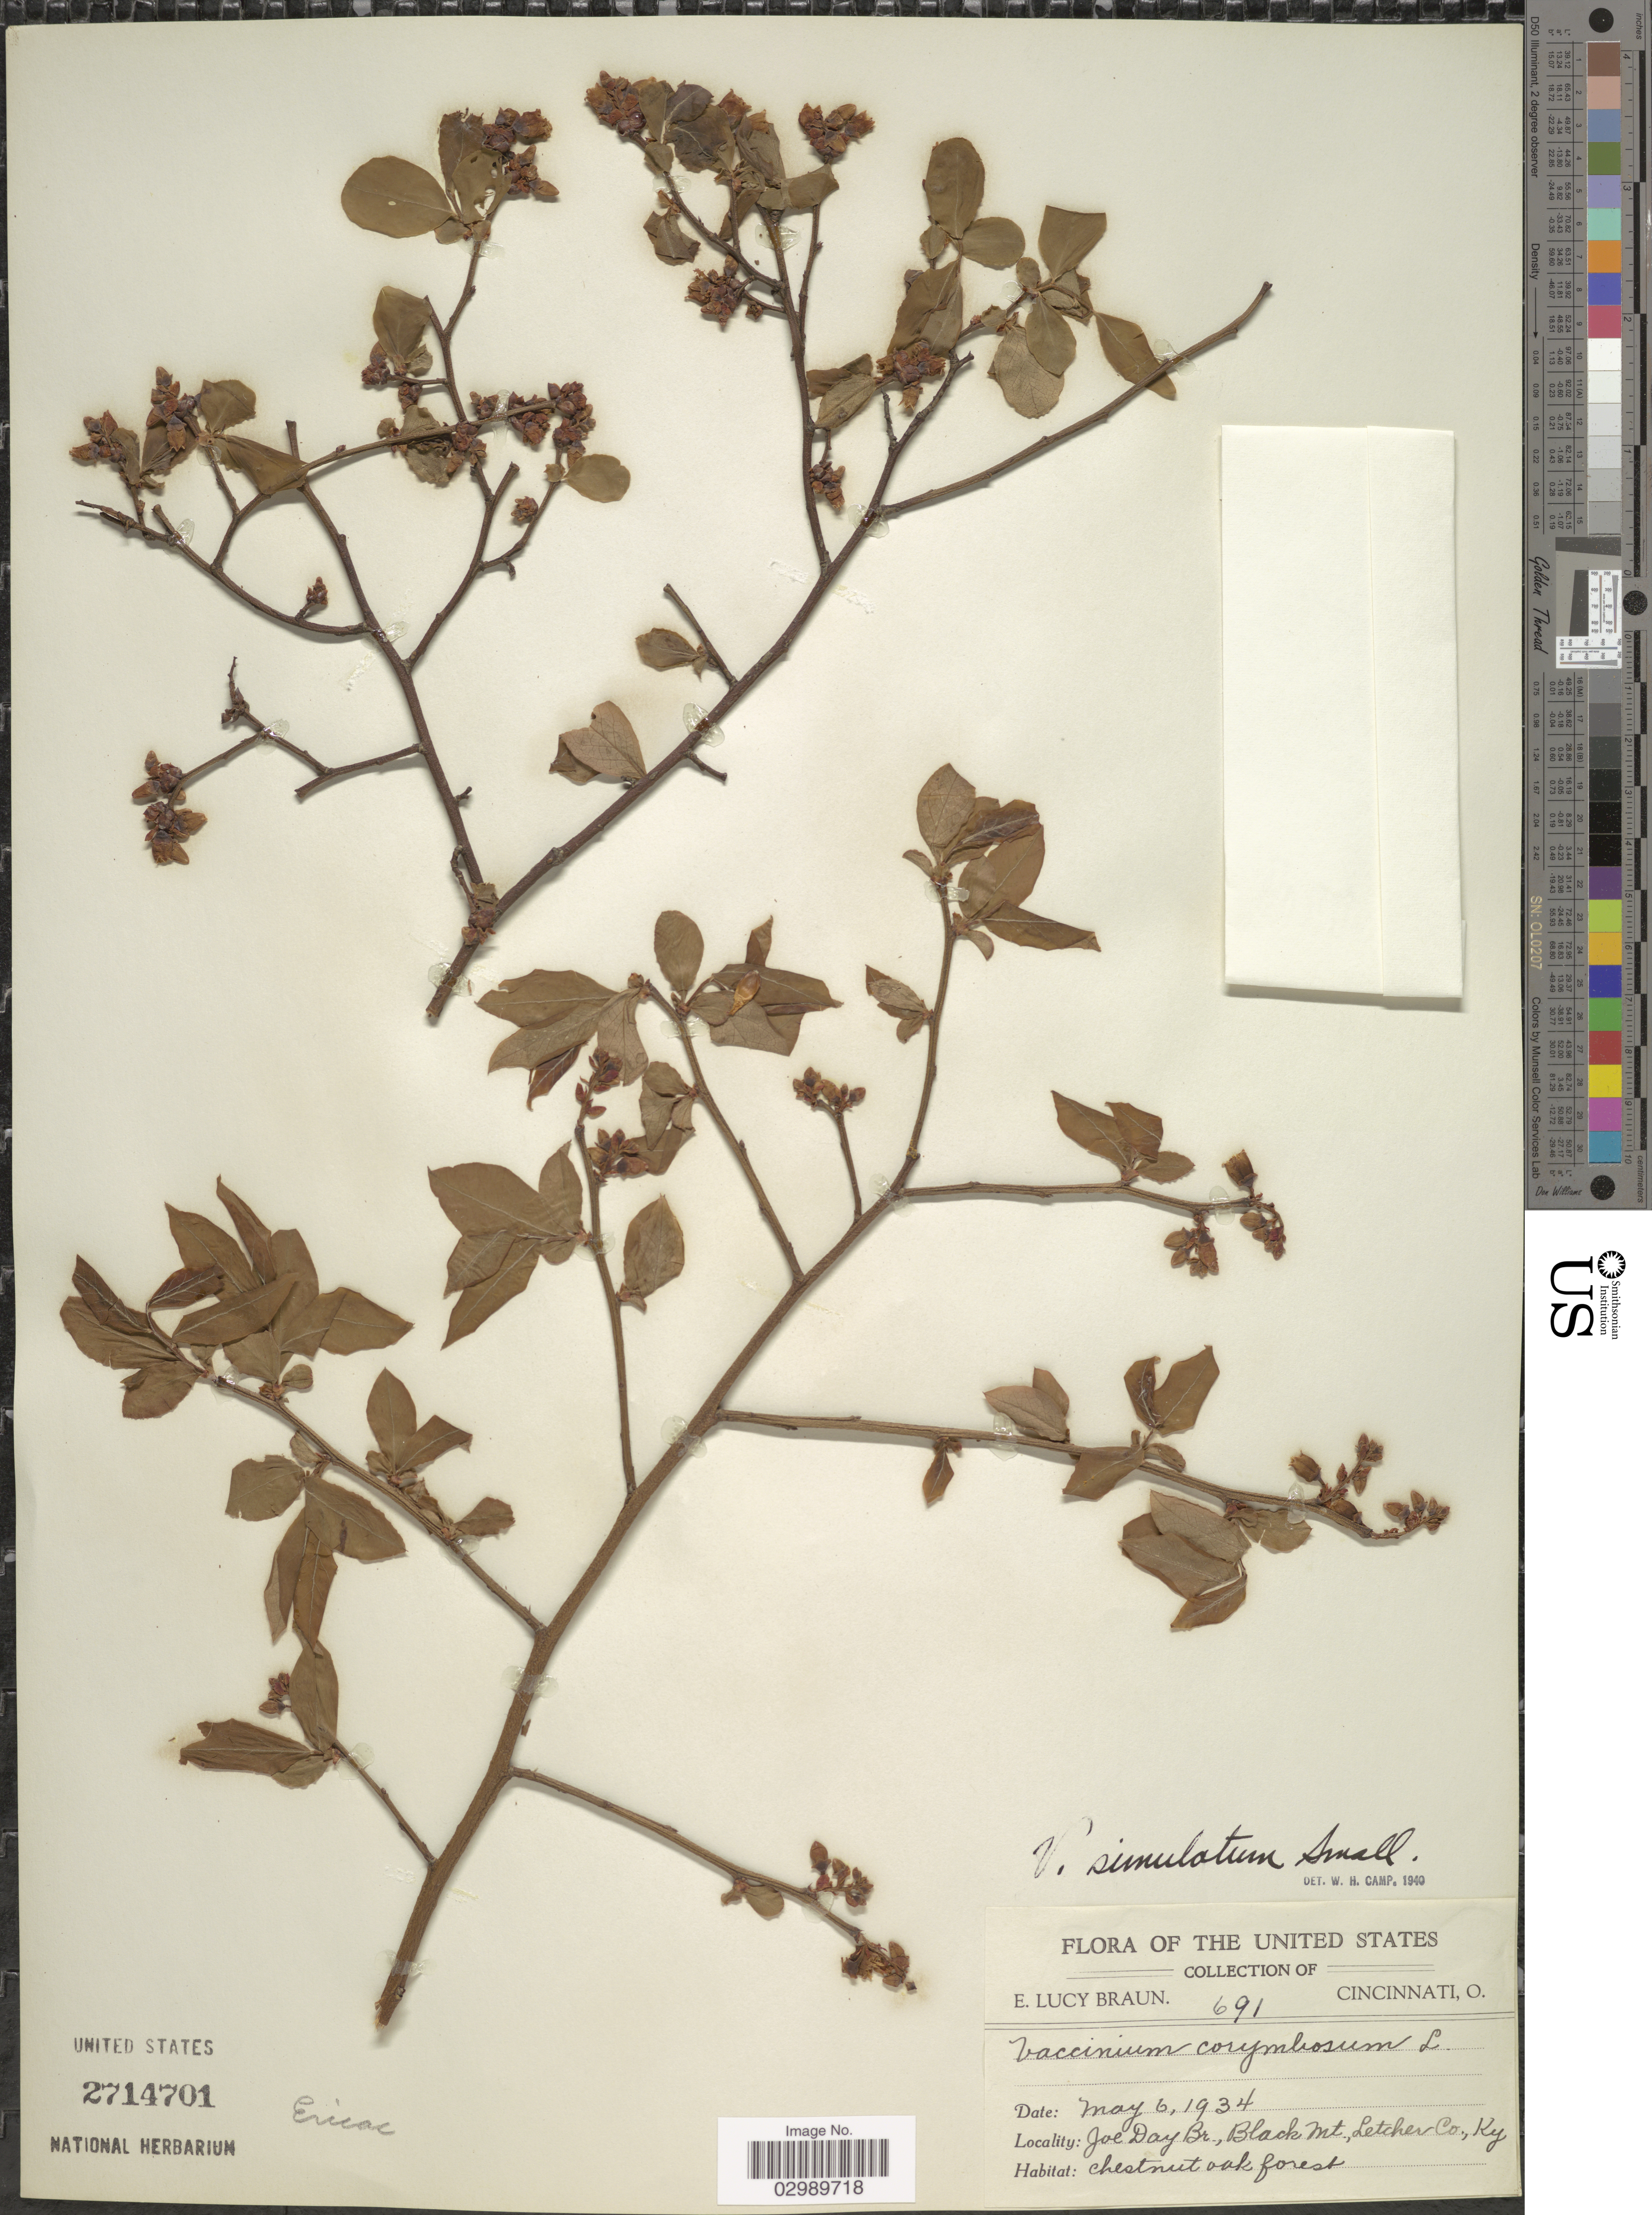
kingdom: Plantae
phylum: Tracheophyta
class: Magnoliopsida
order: Ericales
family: Ericaceae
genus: Vaccinium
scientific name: Vaccinium simulatum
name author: Small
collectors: E. L. Braun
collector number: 691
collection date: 1934-05-06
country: United States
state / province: Kentucky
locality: Joe Day Br., Black Mt., Letcher Co., Ky.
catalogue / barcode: US 2714701